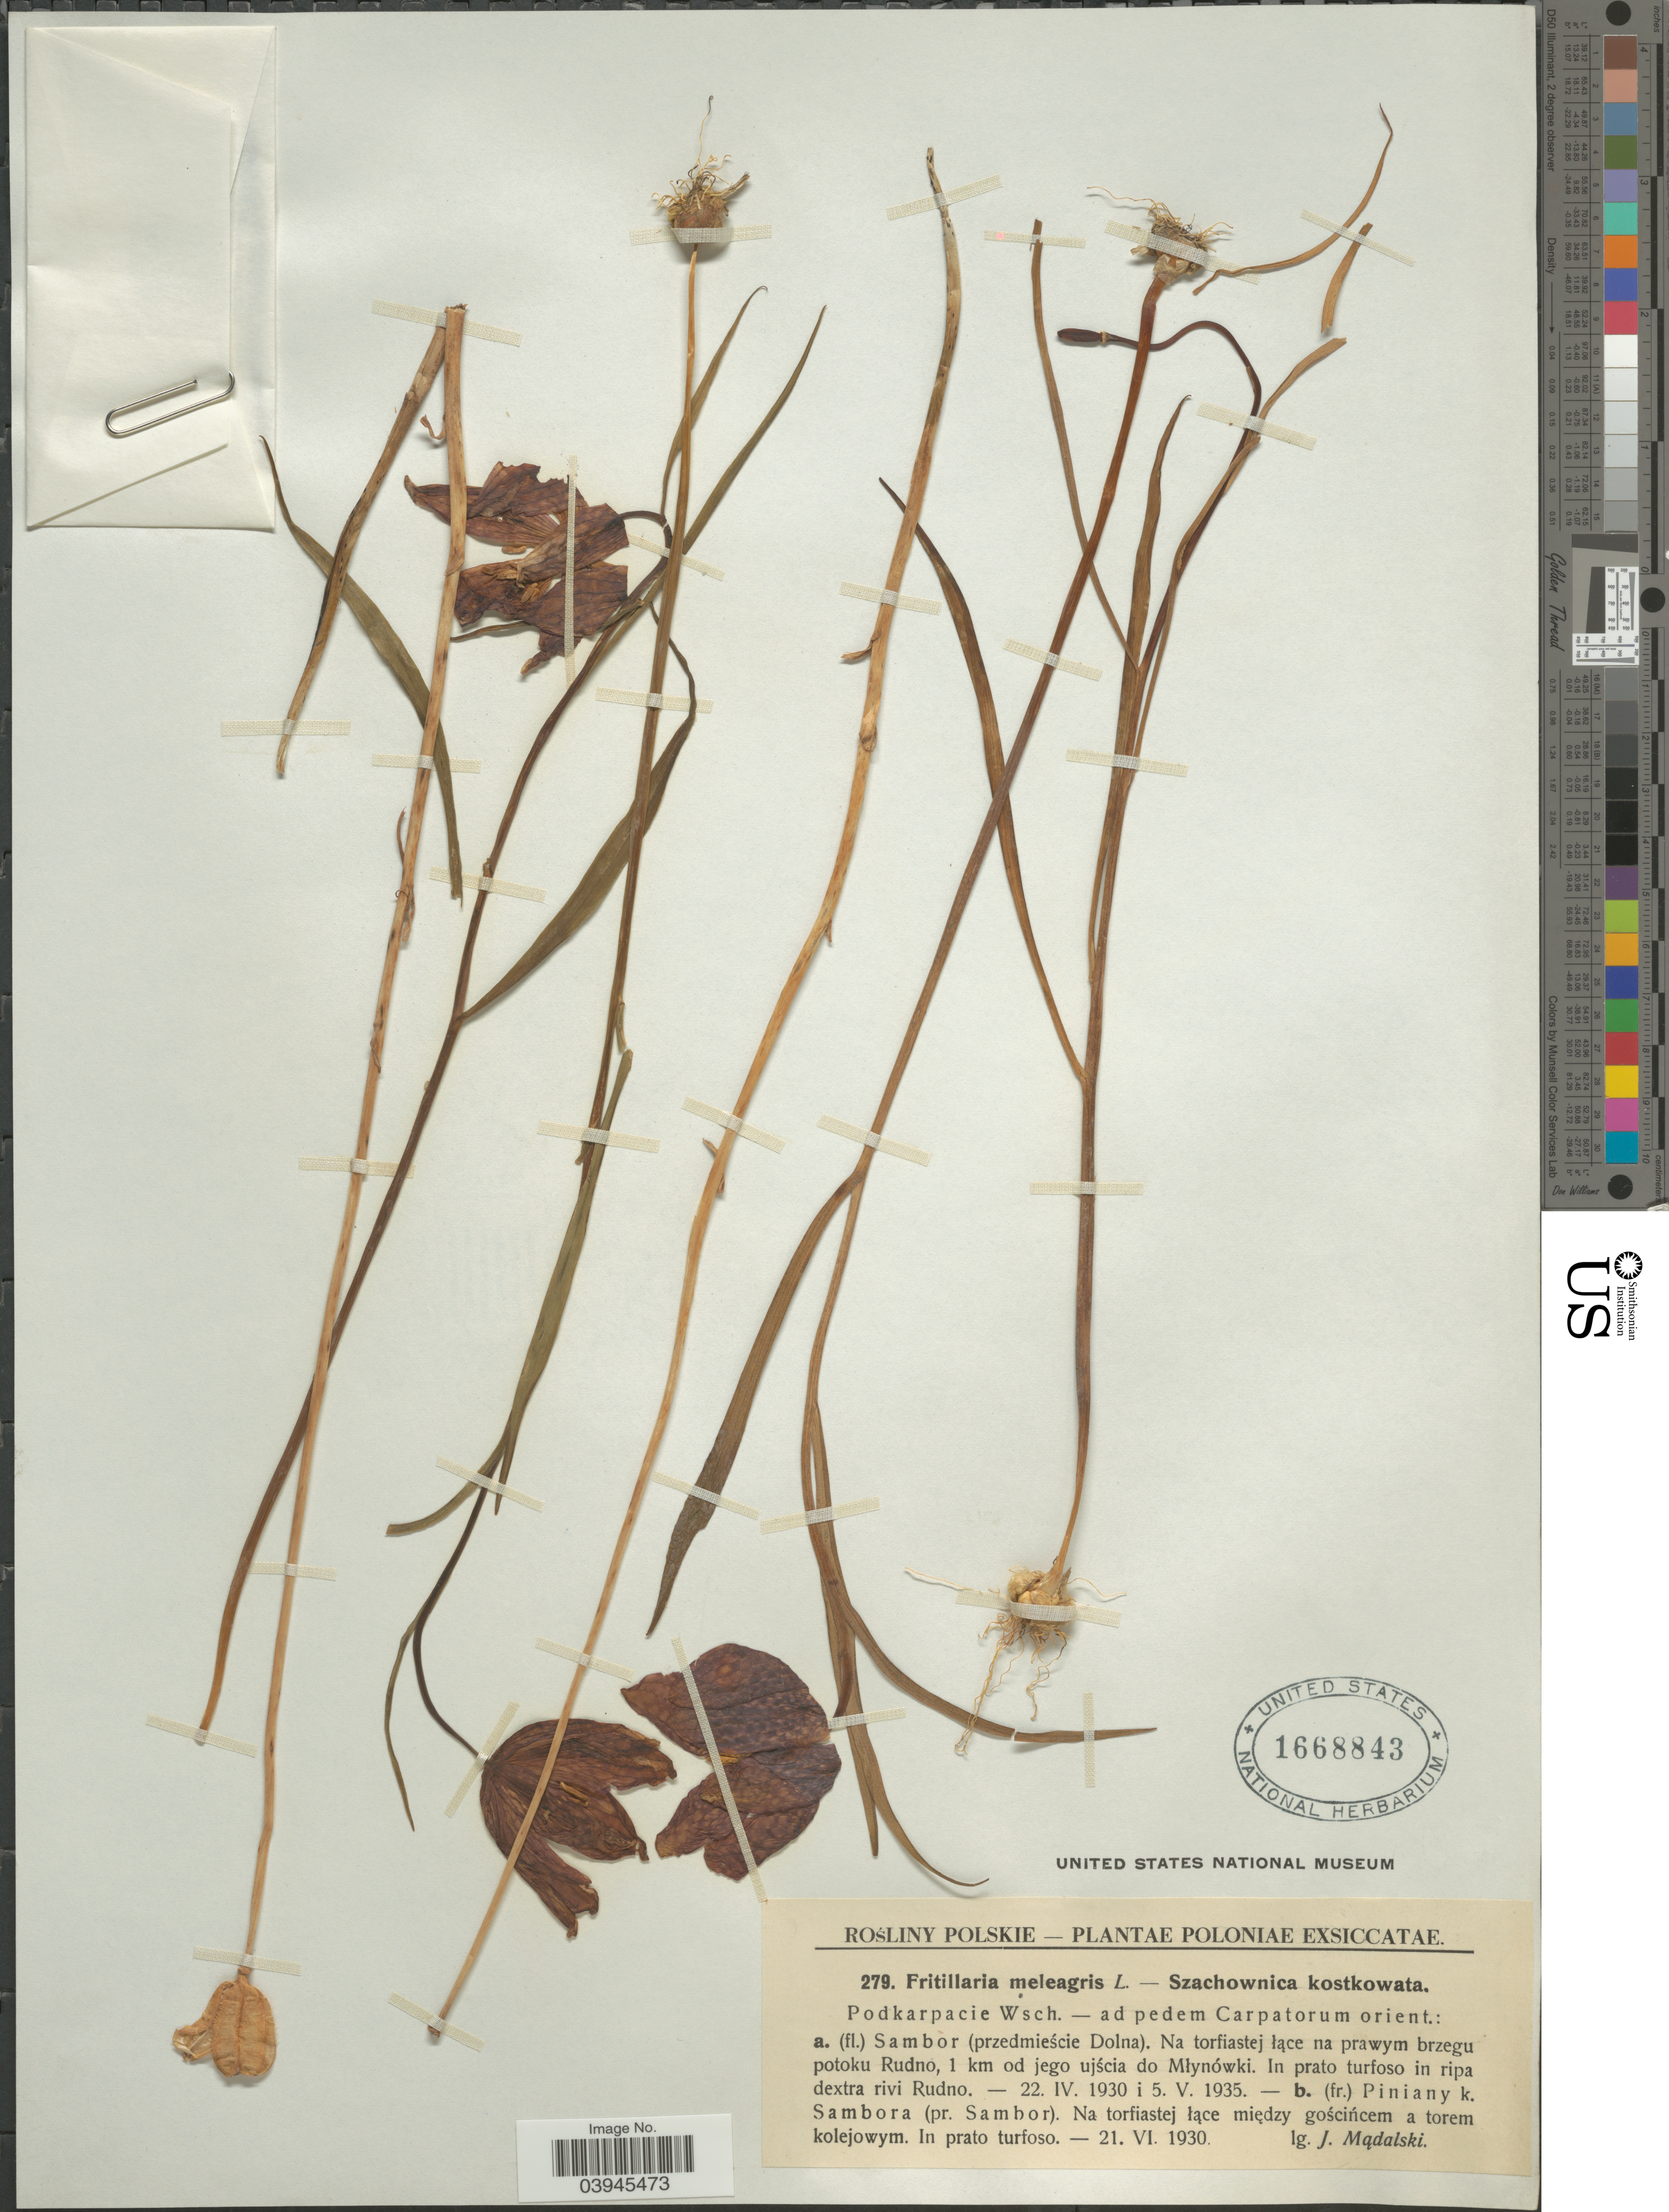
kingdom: Plantae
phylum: Tracheophyta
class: Liliopsida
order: Liliales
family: Liliaceae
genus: Fritillaria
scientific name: Fritillaria meleagris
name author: Lindl.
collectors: J. Madalski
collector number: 279 b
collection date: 1930-06-21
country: Poland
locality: Poloniae. Piniany k. Sambora (pr. Sambor). Na torfiastej łące między gościńcem a torem kolejowym.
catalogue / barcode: US 1668843-2